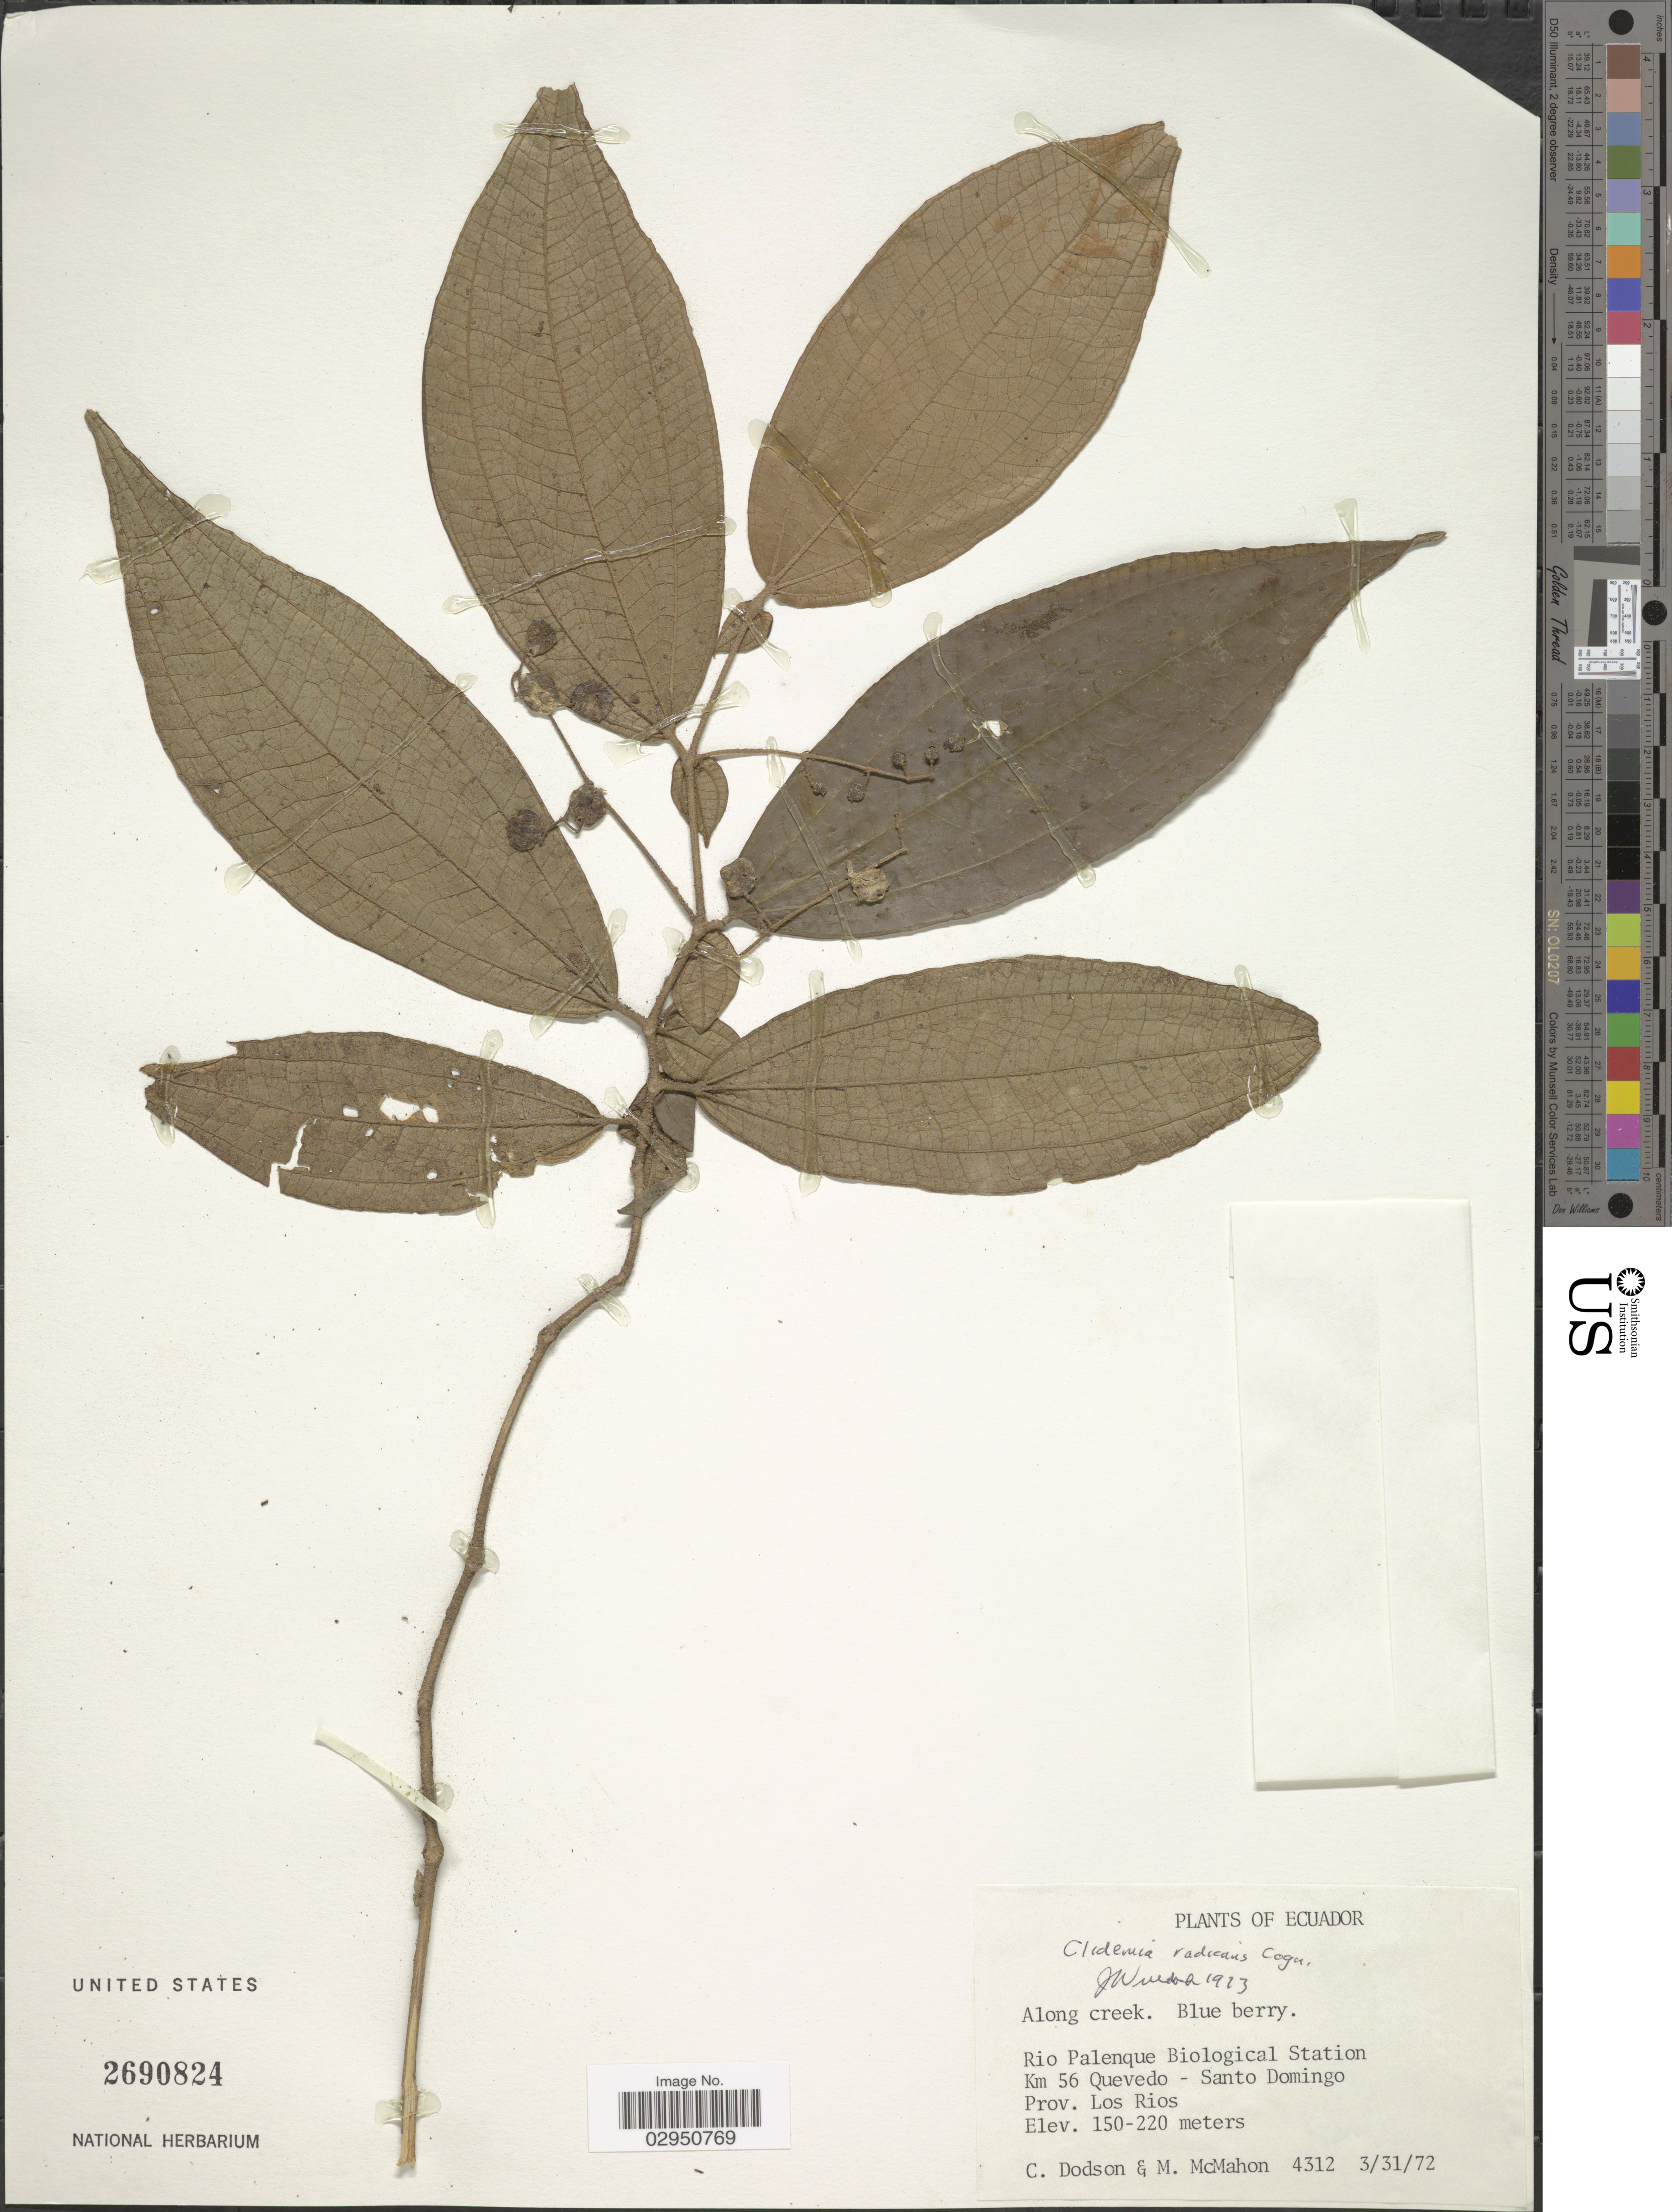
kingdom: Plantae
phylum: Tracheophyta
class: Magnoliopsida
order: Myrtales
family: Melastomataceae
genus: Clidemia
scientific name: Clidemia radicans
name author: Cogn.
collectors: C. Dodson & M. McMahon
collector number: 4312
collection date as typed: Transcribed d/m/y: 31/3/72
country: Ecuador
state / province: Los Ríos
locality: Along creek. Rio Palenque Biological Station Km 56 Quevedo - Santo Domingo.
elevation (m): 150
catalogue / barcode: US 2690824